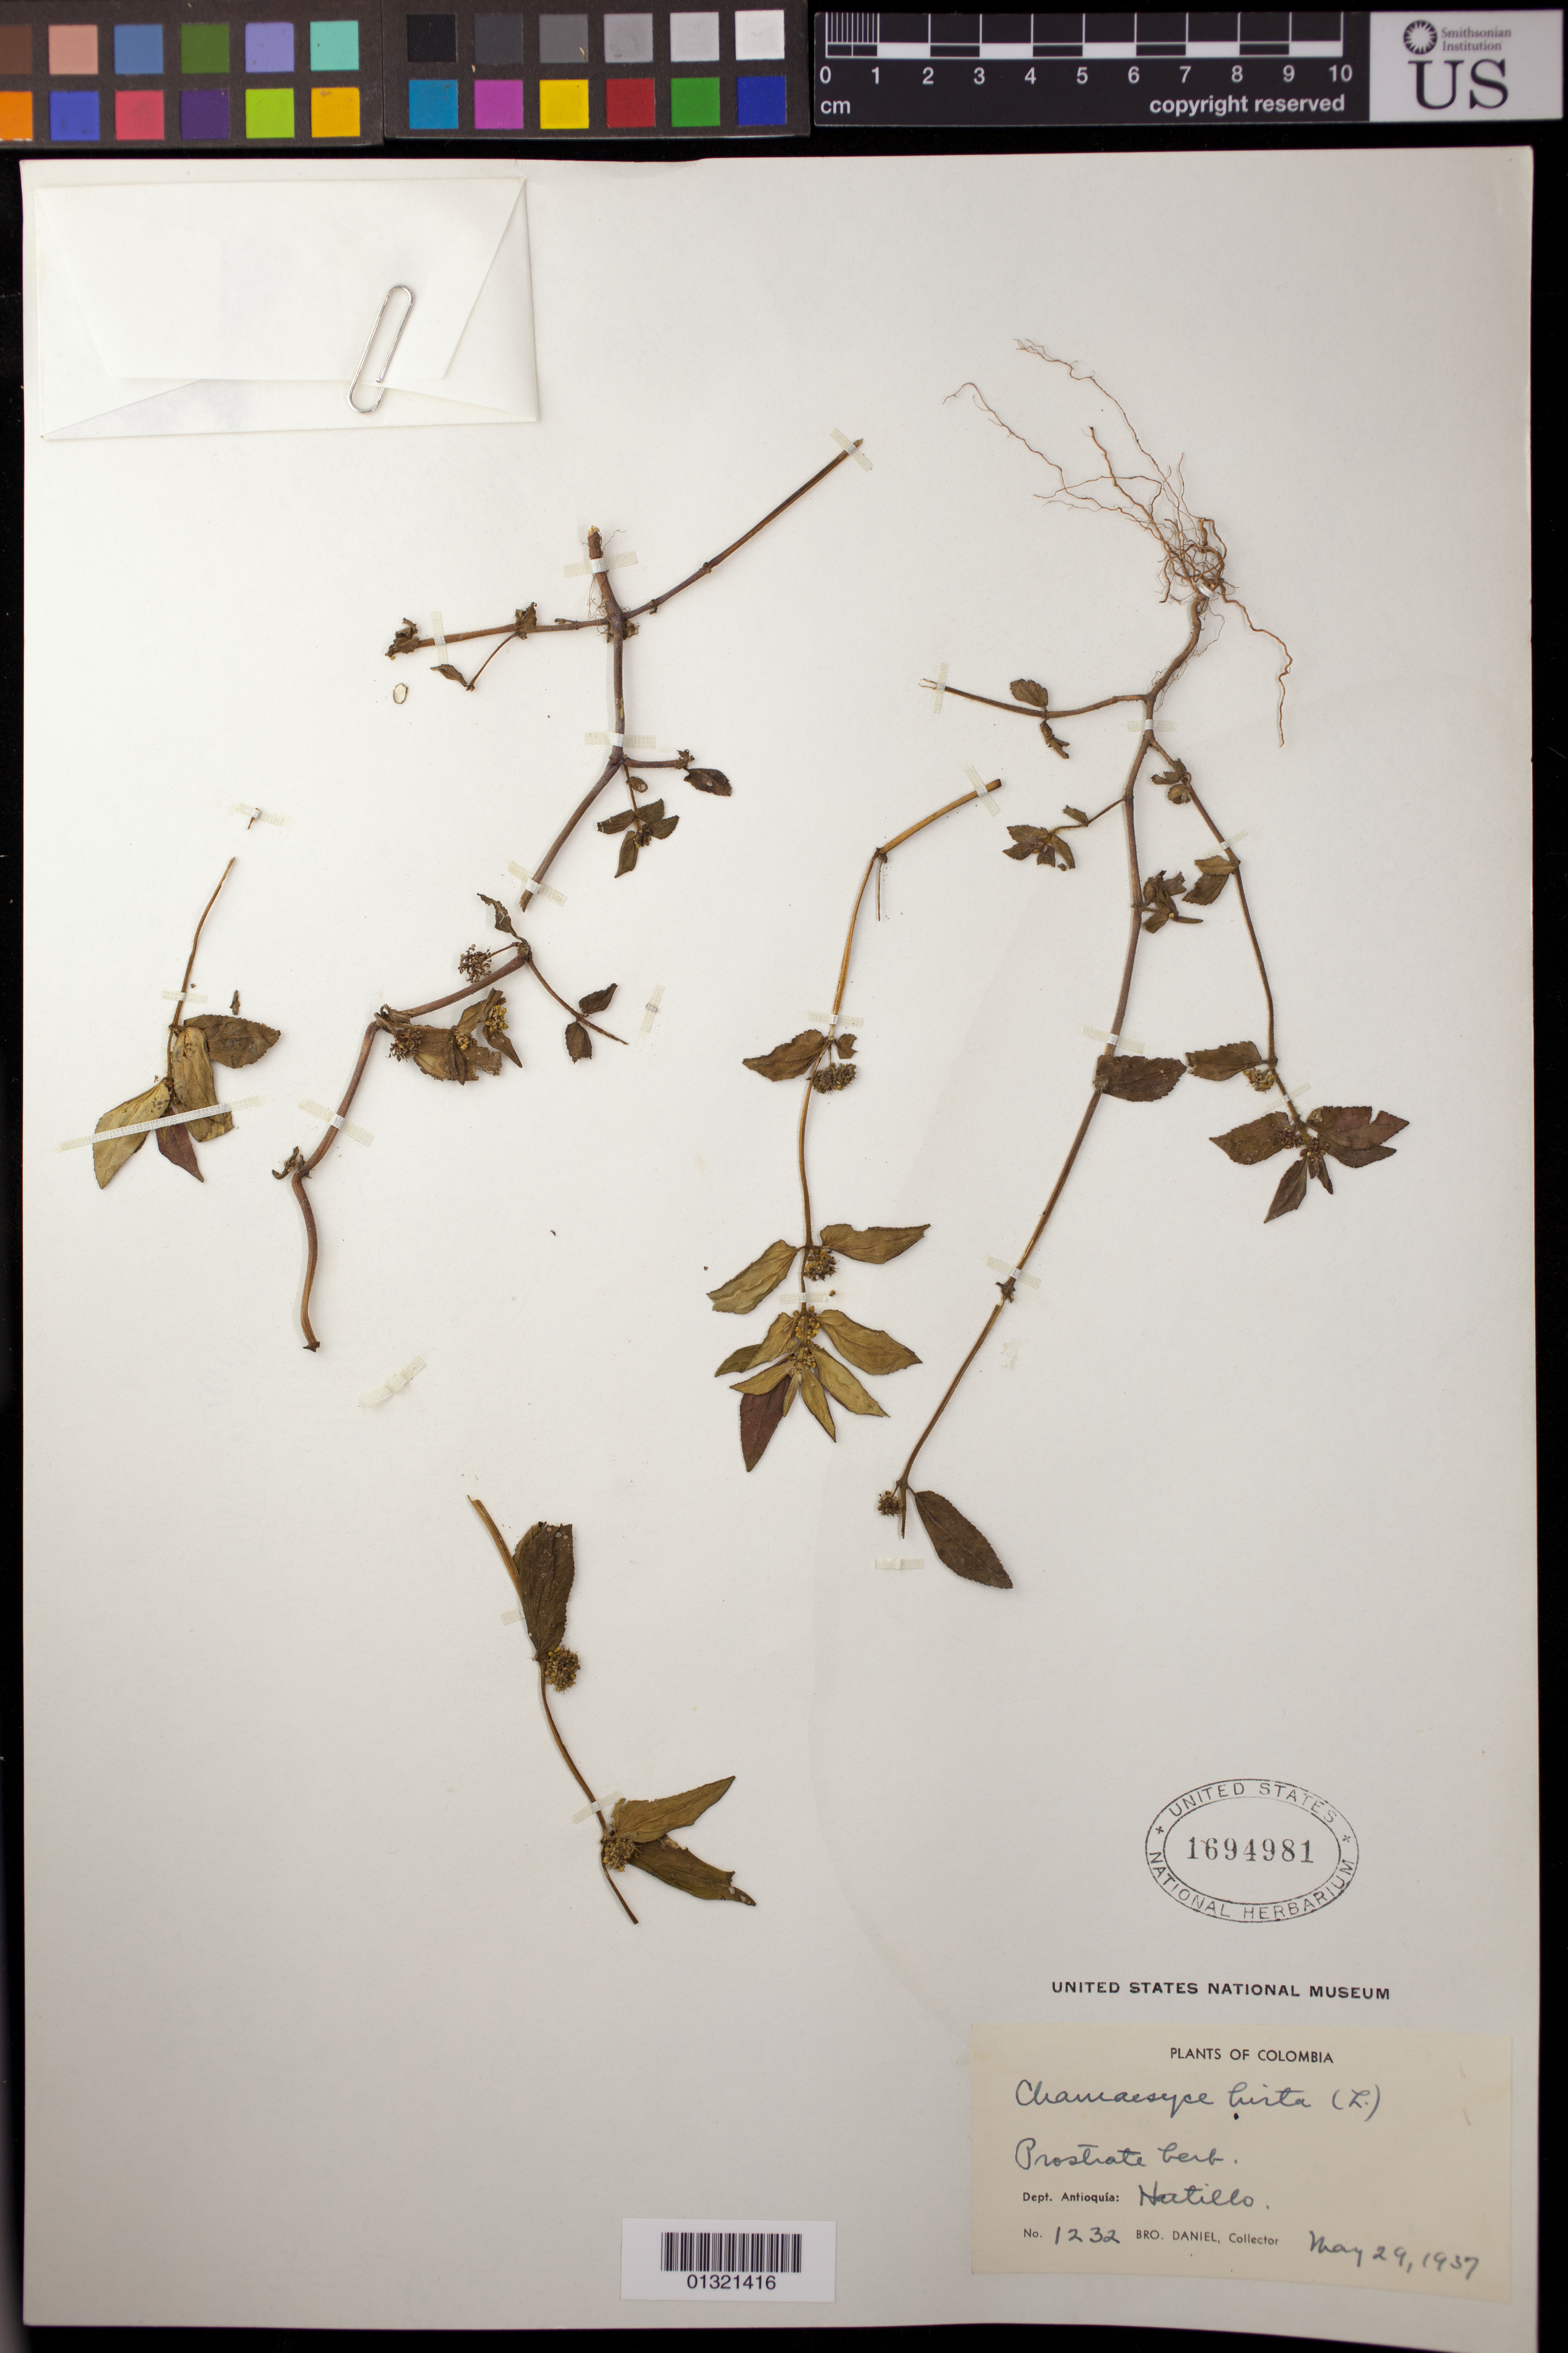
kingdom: Plantae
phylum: Tracheophyta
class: Magnoliopsida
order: Malpighiales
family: Euphorbiaceae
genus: Euphorbia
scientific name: Euphorbia hirta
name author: L.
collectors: Bro. Daniel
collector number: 1232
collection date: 1937-05-29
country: Colombia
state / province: Antioquia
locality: Hatillo [El Hatillo]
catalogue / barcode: US 1694981